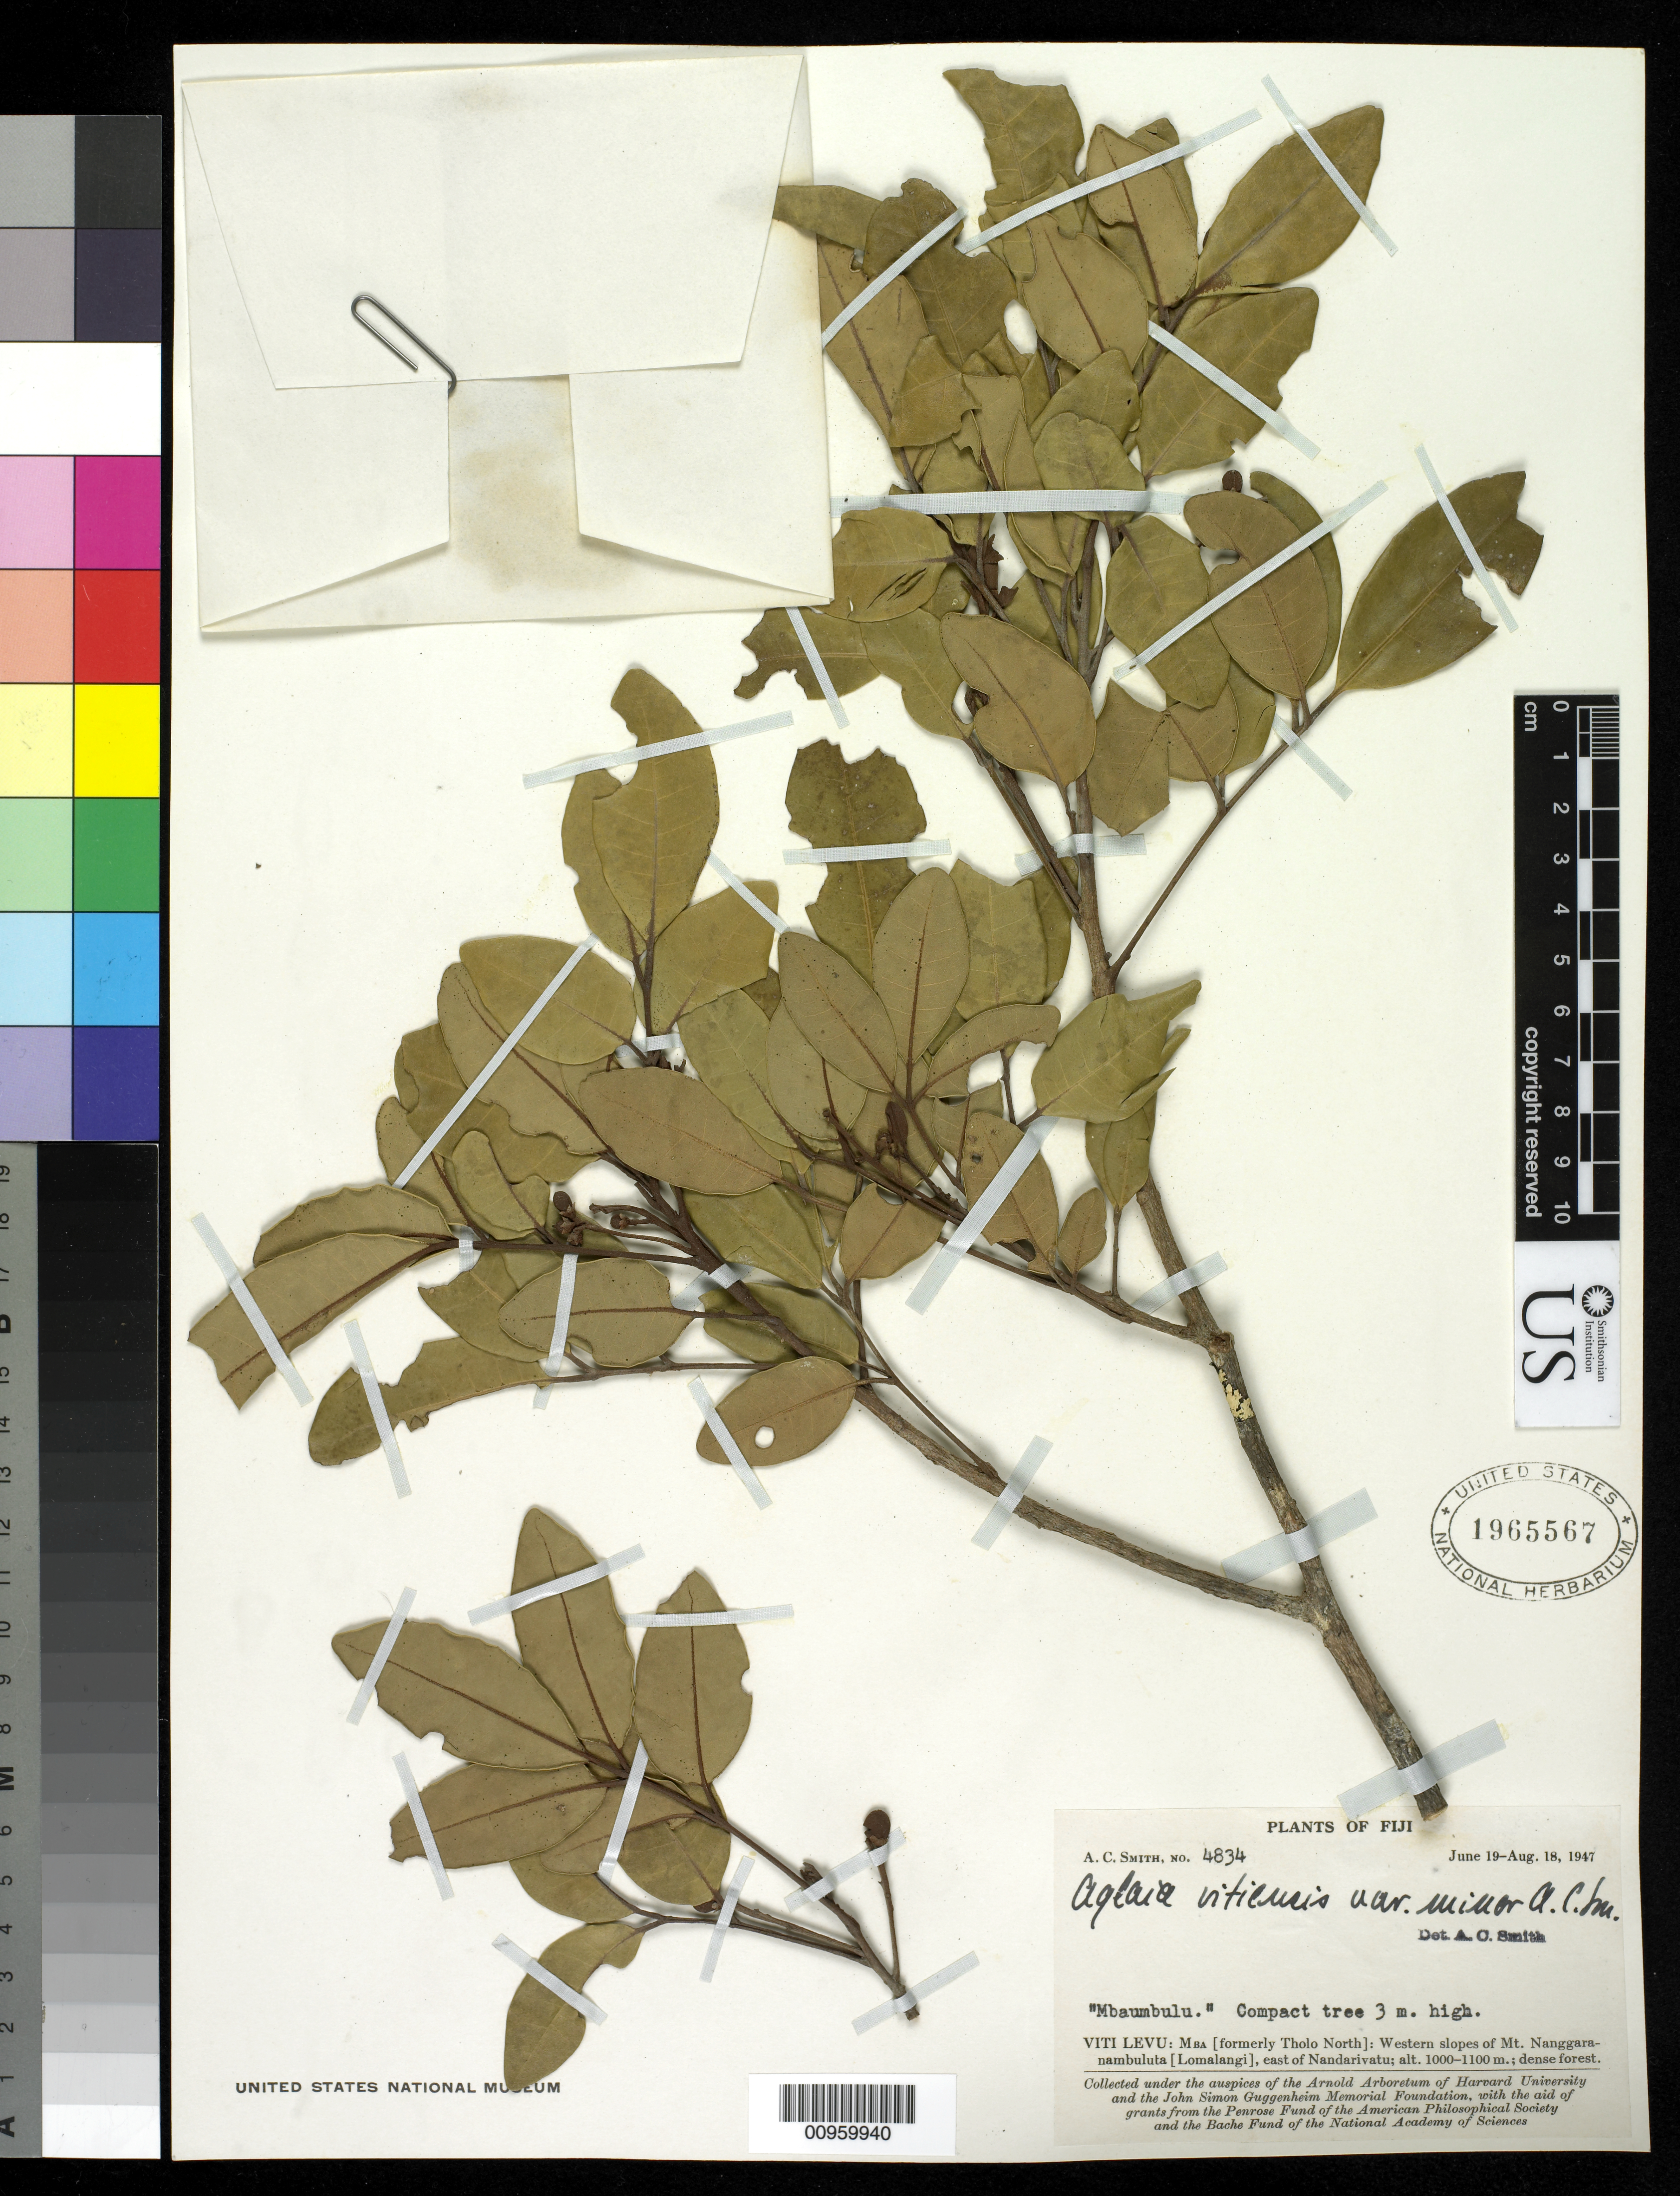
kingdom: Plantae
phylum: Tracheophyta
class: Magnoliopsida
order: Sapindales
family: Meliaceae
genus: Aglaia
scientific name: Aglaia vitiensis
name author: A.C. Sm.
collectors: C. A. Smith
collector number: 4834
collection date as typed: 19 Jun 1947 to 18 Aug 1947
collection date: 1947-06-19/1947-08-18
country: Fiji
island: Viwa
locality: Mba (formerly Tholo North): western slopes of Mt. Nanggaranambuluta, (Lomalangi), E of Nandarivatu, dense forest.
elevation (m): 1000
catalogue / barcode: US 1965567